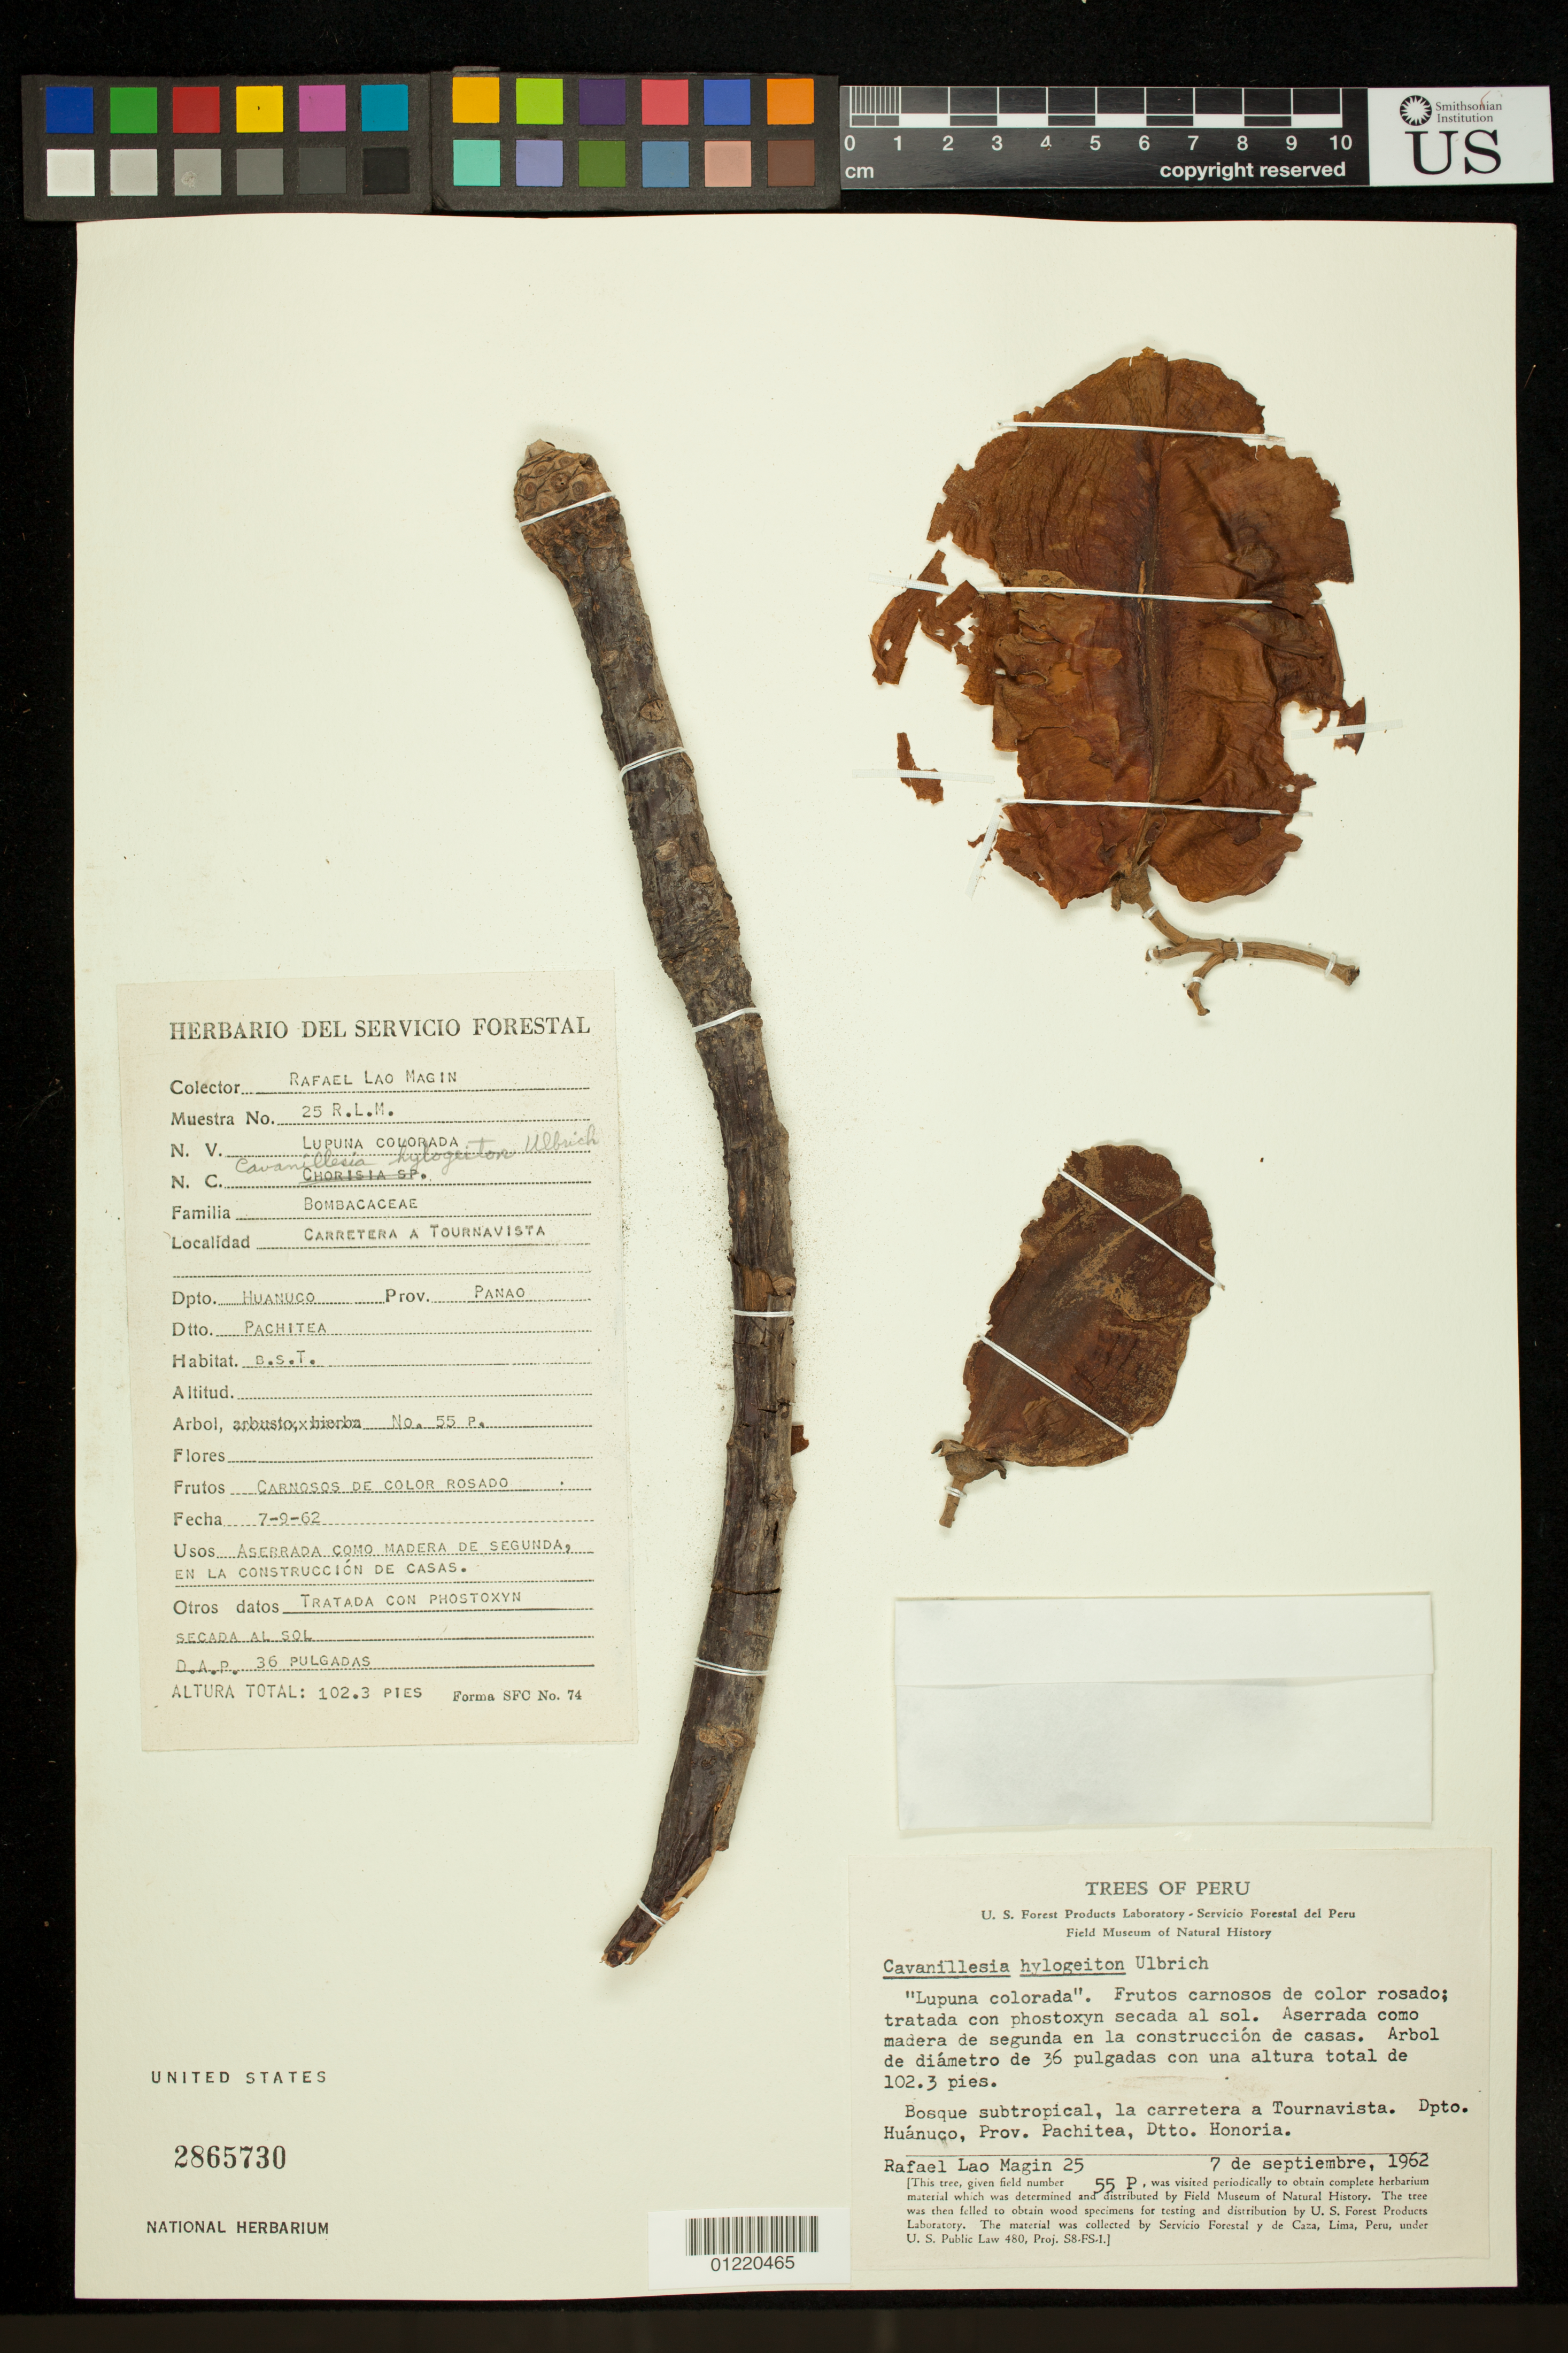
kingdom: Plantae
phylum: Tracheophyta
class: Magnoliopsida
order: Malvales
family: Malvaceae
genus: Cavanillesia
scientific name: Cavanillesia hylogeiton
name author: Ulbr.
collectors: R. L. Magin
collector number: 25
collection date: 1962-09-07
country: Peru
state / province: Huánuco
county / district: Pachitea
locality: Bosque subtropical, la carretera a Tournavista, Dtto. Honoria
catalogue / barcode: US 2865730